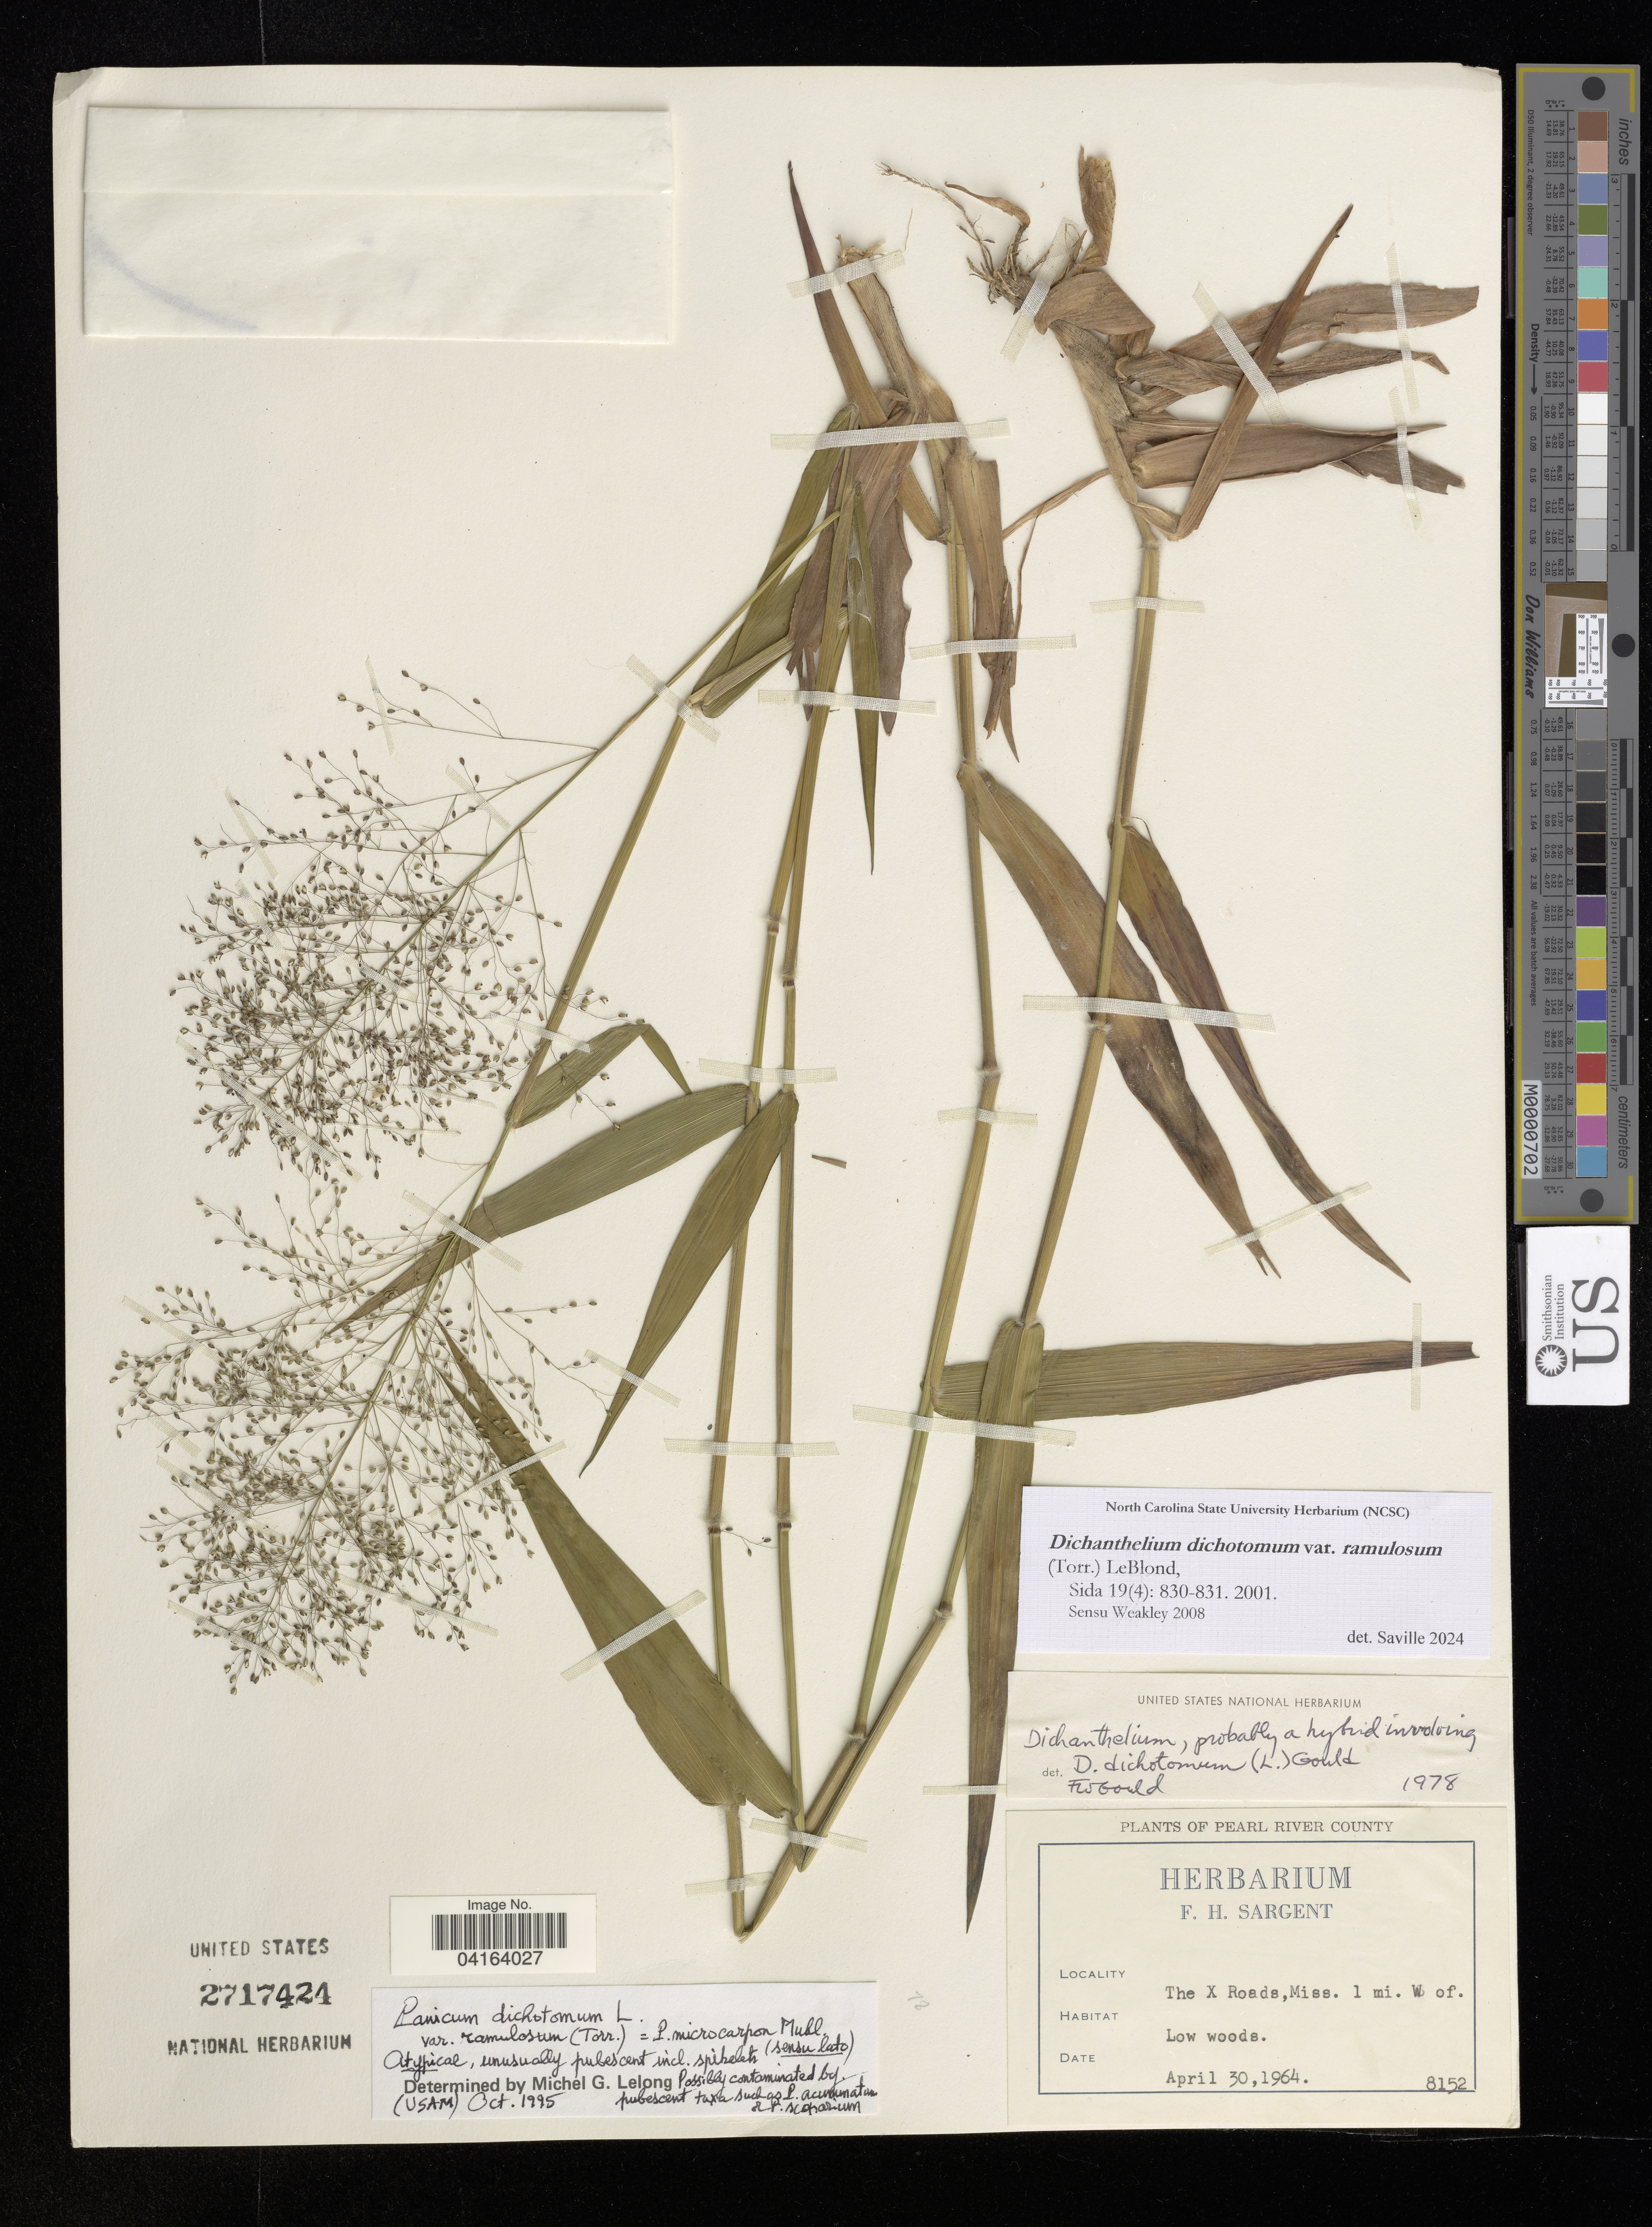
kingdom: Plantae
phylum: Tracheophyta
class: Liliopsida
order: Poales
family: Poaceae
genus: Dichanthelium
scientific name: Dichanthelium dichotomum var. ramulosum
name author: (Torr.) Lelong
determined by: Saville, A. C., (NCSC), North Carolina State University (UNITED STATES)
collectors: F. H. Sargent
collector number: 8152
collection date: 1964-04-30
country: United States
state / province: Mississippi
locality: Pearl River County. The X Roads, 1 mi. W of.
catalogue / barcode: US 2717424